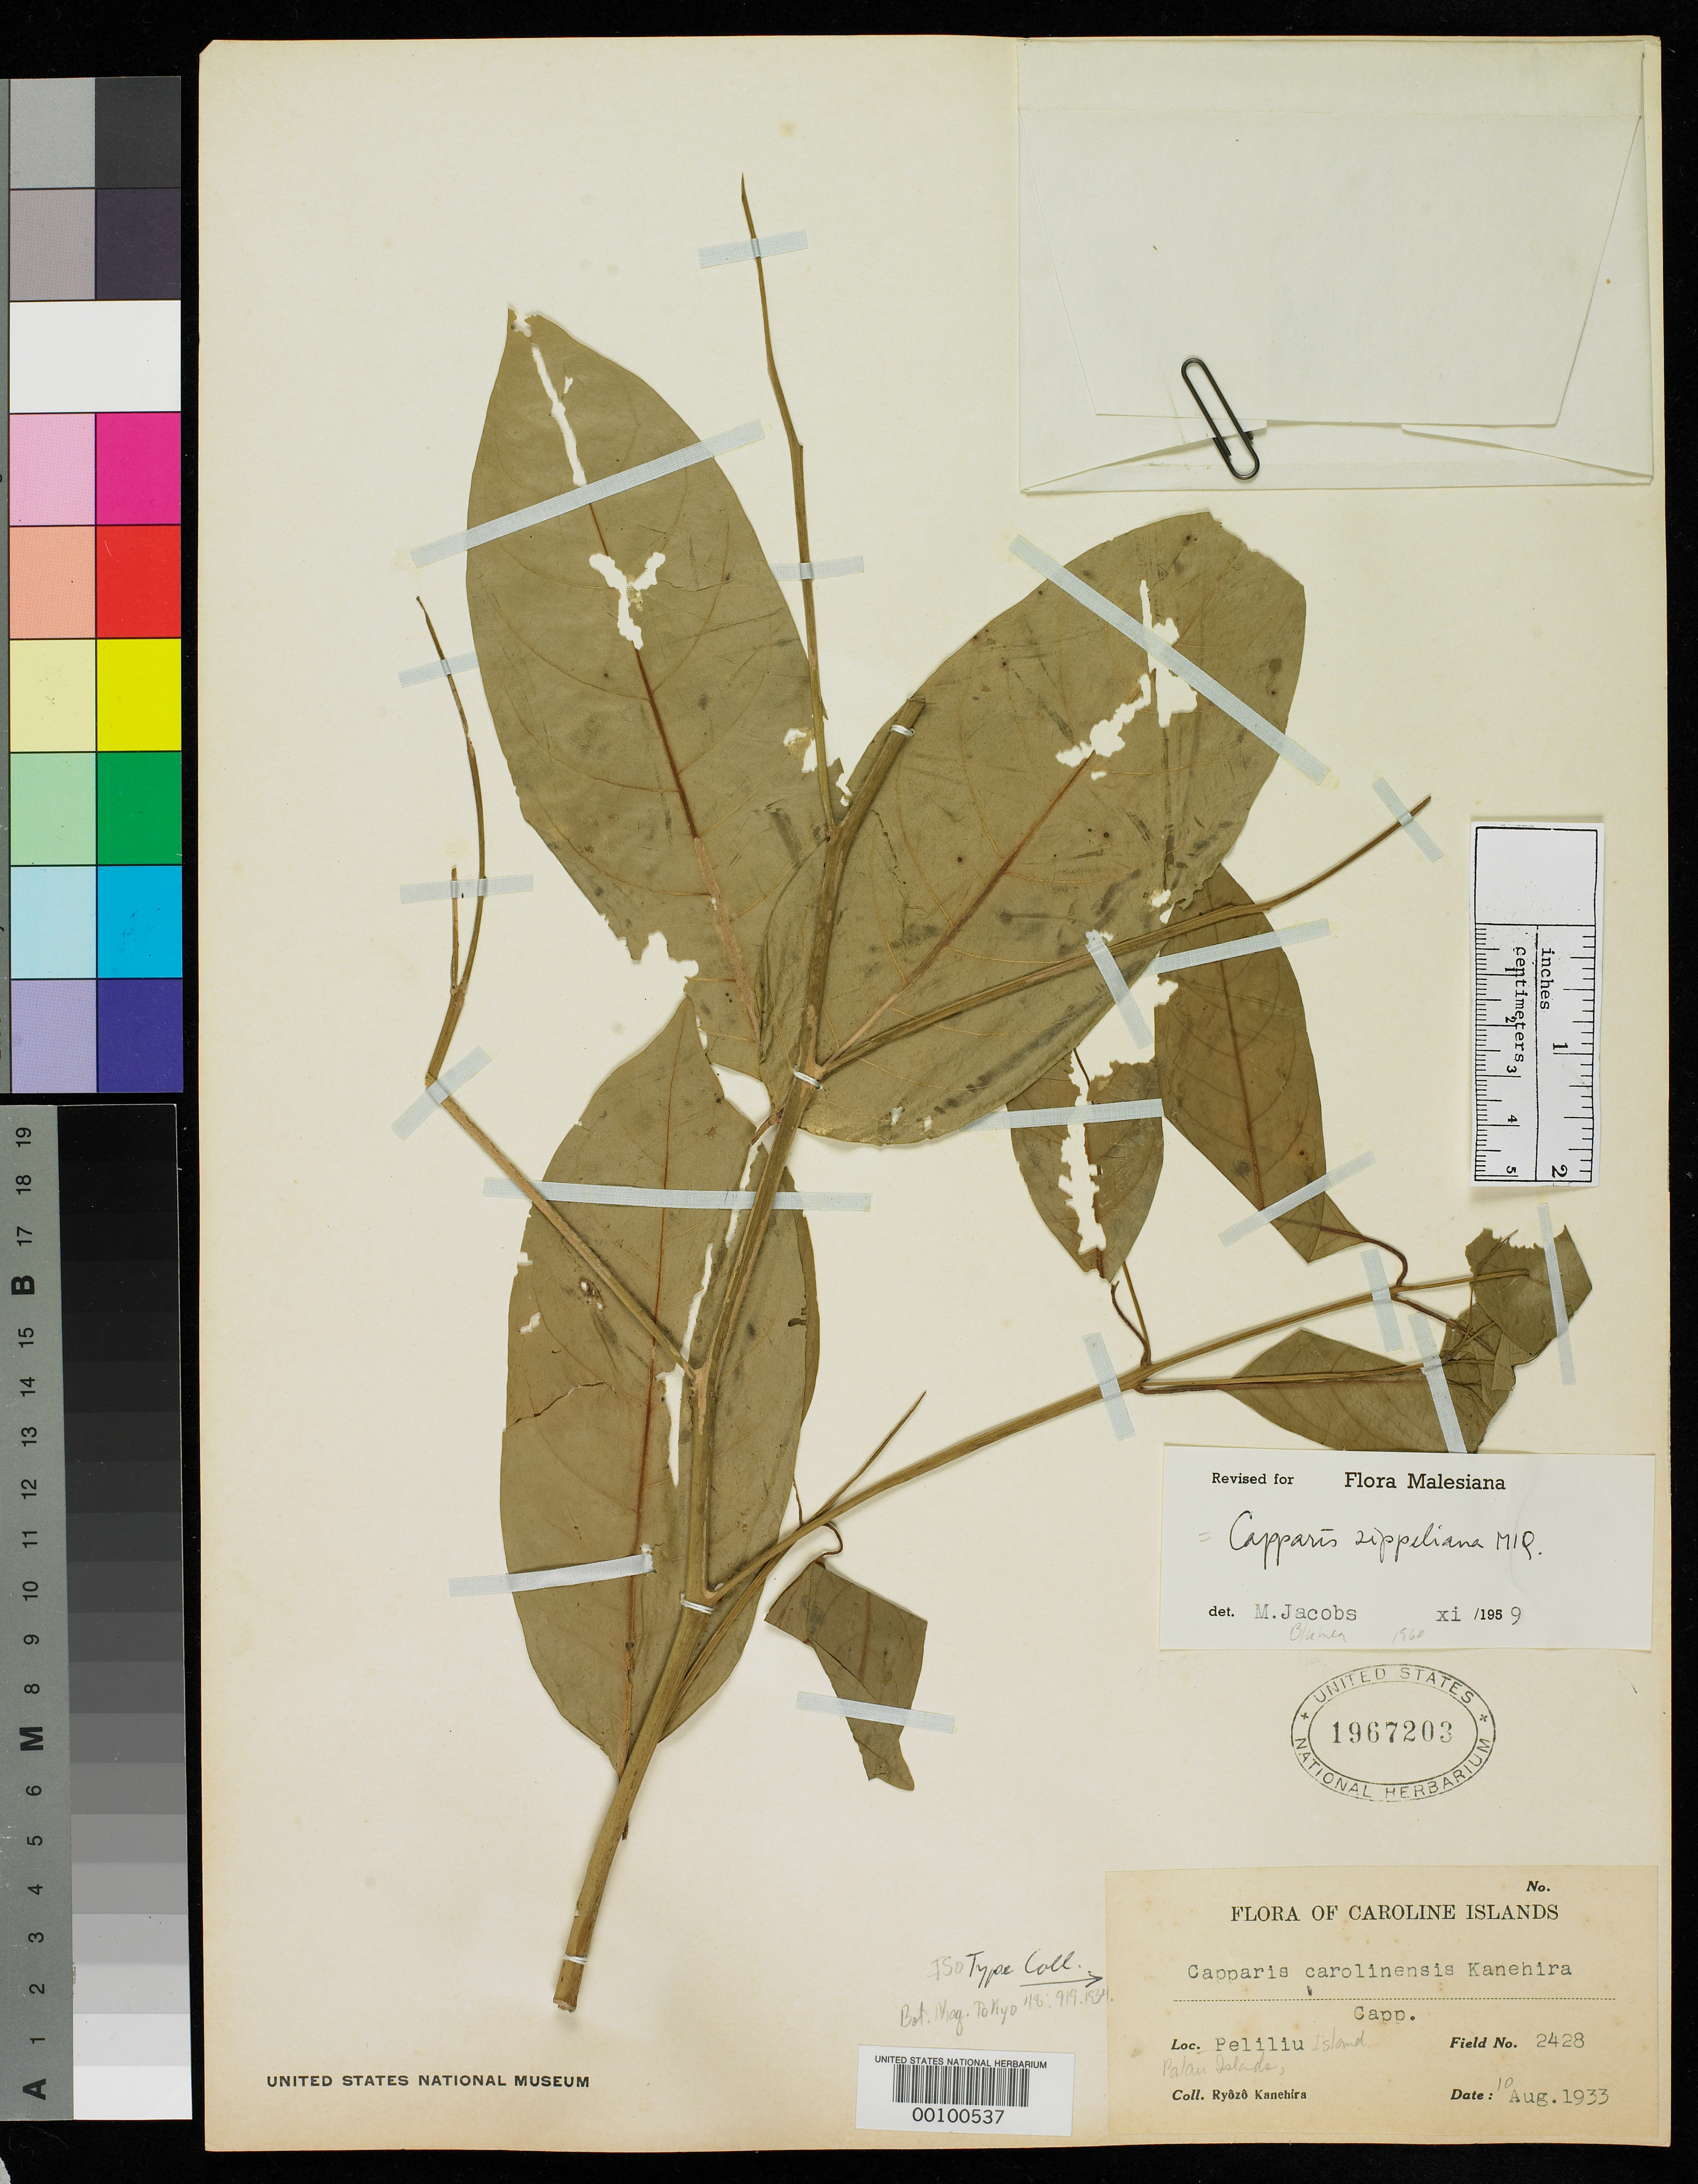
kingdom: Plantae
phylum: Tracheophyta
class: Magnoliopsida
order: Brassicales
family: Capparaceae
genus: Capparis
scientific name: Capparis carolinensis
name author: Kaneh.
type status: Isotype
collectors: R. Kanehira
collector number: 2428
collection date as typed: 10 Aug 1933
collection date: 1933-08-10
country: Palau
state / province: Peleliu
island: Beliliou [Peleliu]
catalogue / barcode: US 1967203